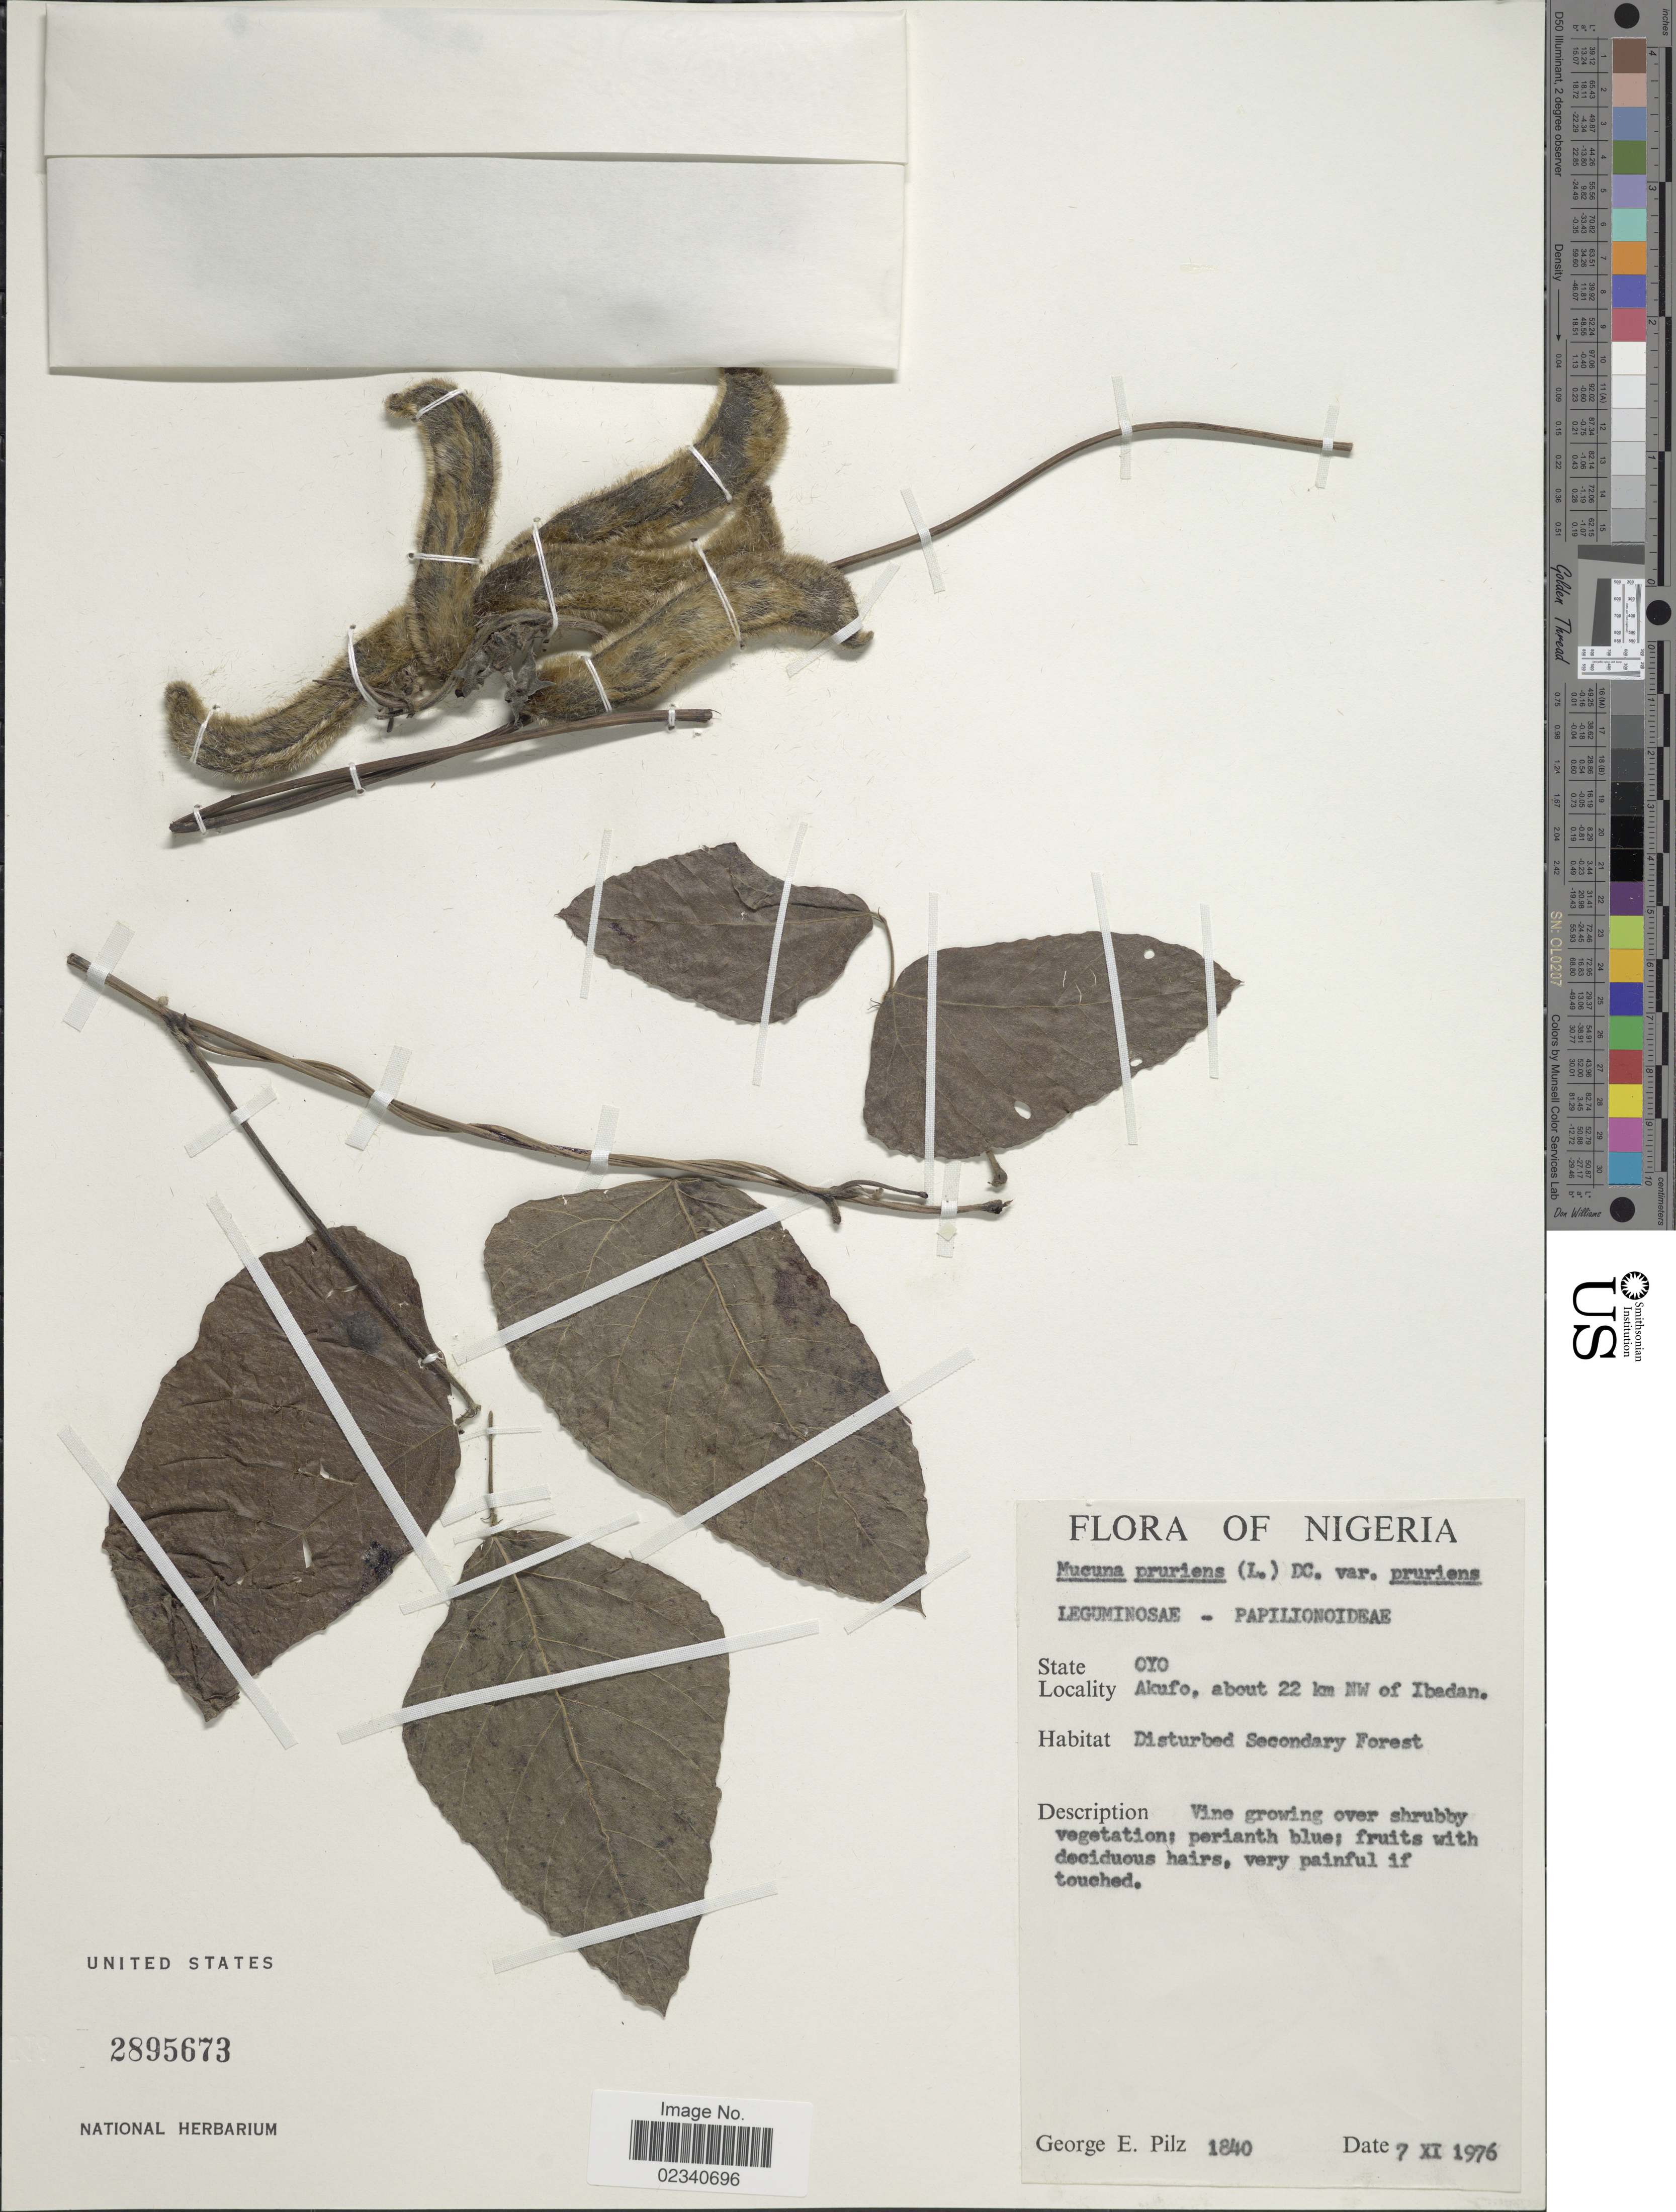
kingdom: Plantae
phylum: Tracheophyta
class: Magnoliopsida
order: Fabales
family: Fabaceae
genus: Mucuna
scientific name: Mucuna pruriens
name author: (L.) DC.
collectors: G. E. Pilz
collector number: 1840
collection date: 1976-11-07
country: Nigeria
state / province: Oyo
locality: State Oyo. Akufo, about 22 km NW of Ibadan.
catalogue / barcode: US 2895673